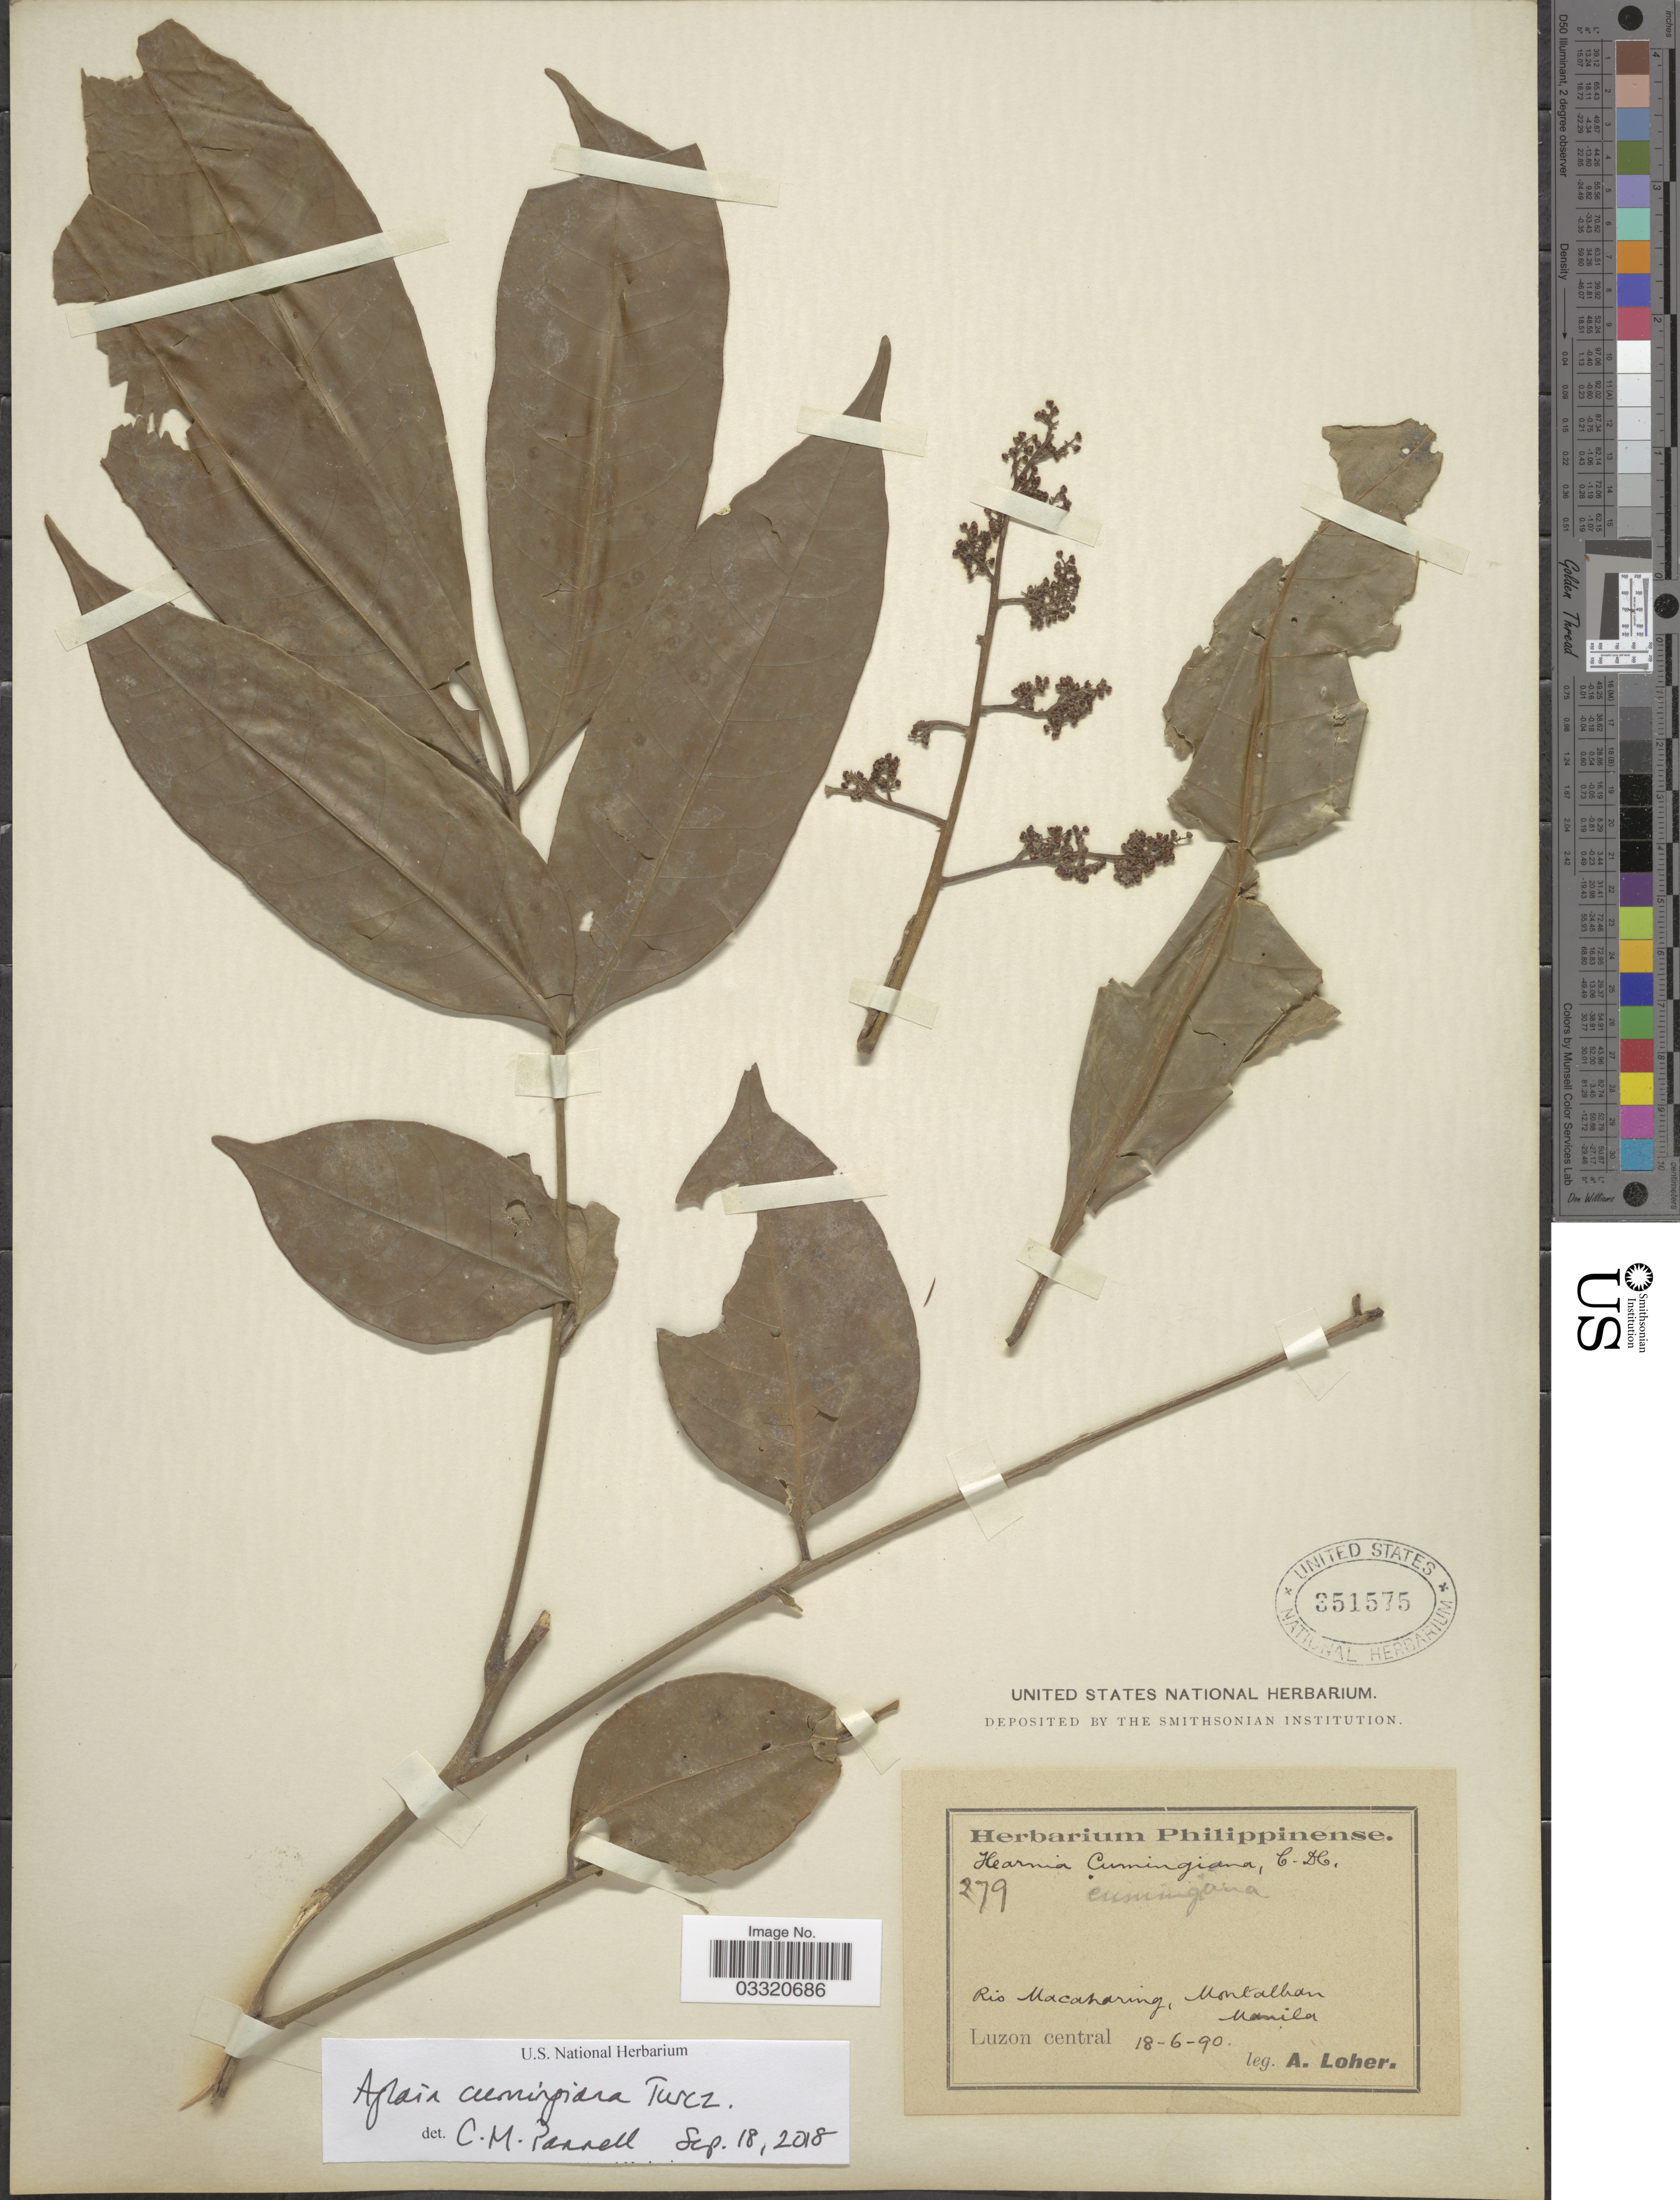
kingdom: Plantae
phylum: Tracheophyta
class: Magnoliopsida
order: Sapindales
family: Meliaceae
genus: Aglaia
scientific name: Aglaia cumingiana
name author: Turcz.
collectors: A. Loher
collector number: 279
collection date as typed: Transcribed d/m/y: 18/6/90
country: Philippines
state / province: Central Luzon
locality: Rio Macaharing, Montalban Manila.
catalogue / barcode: US 351575